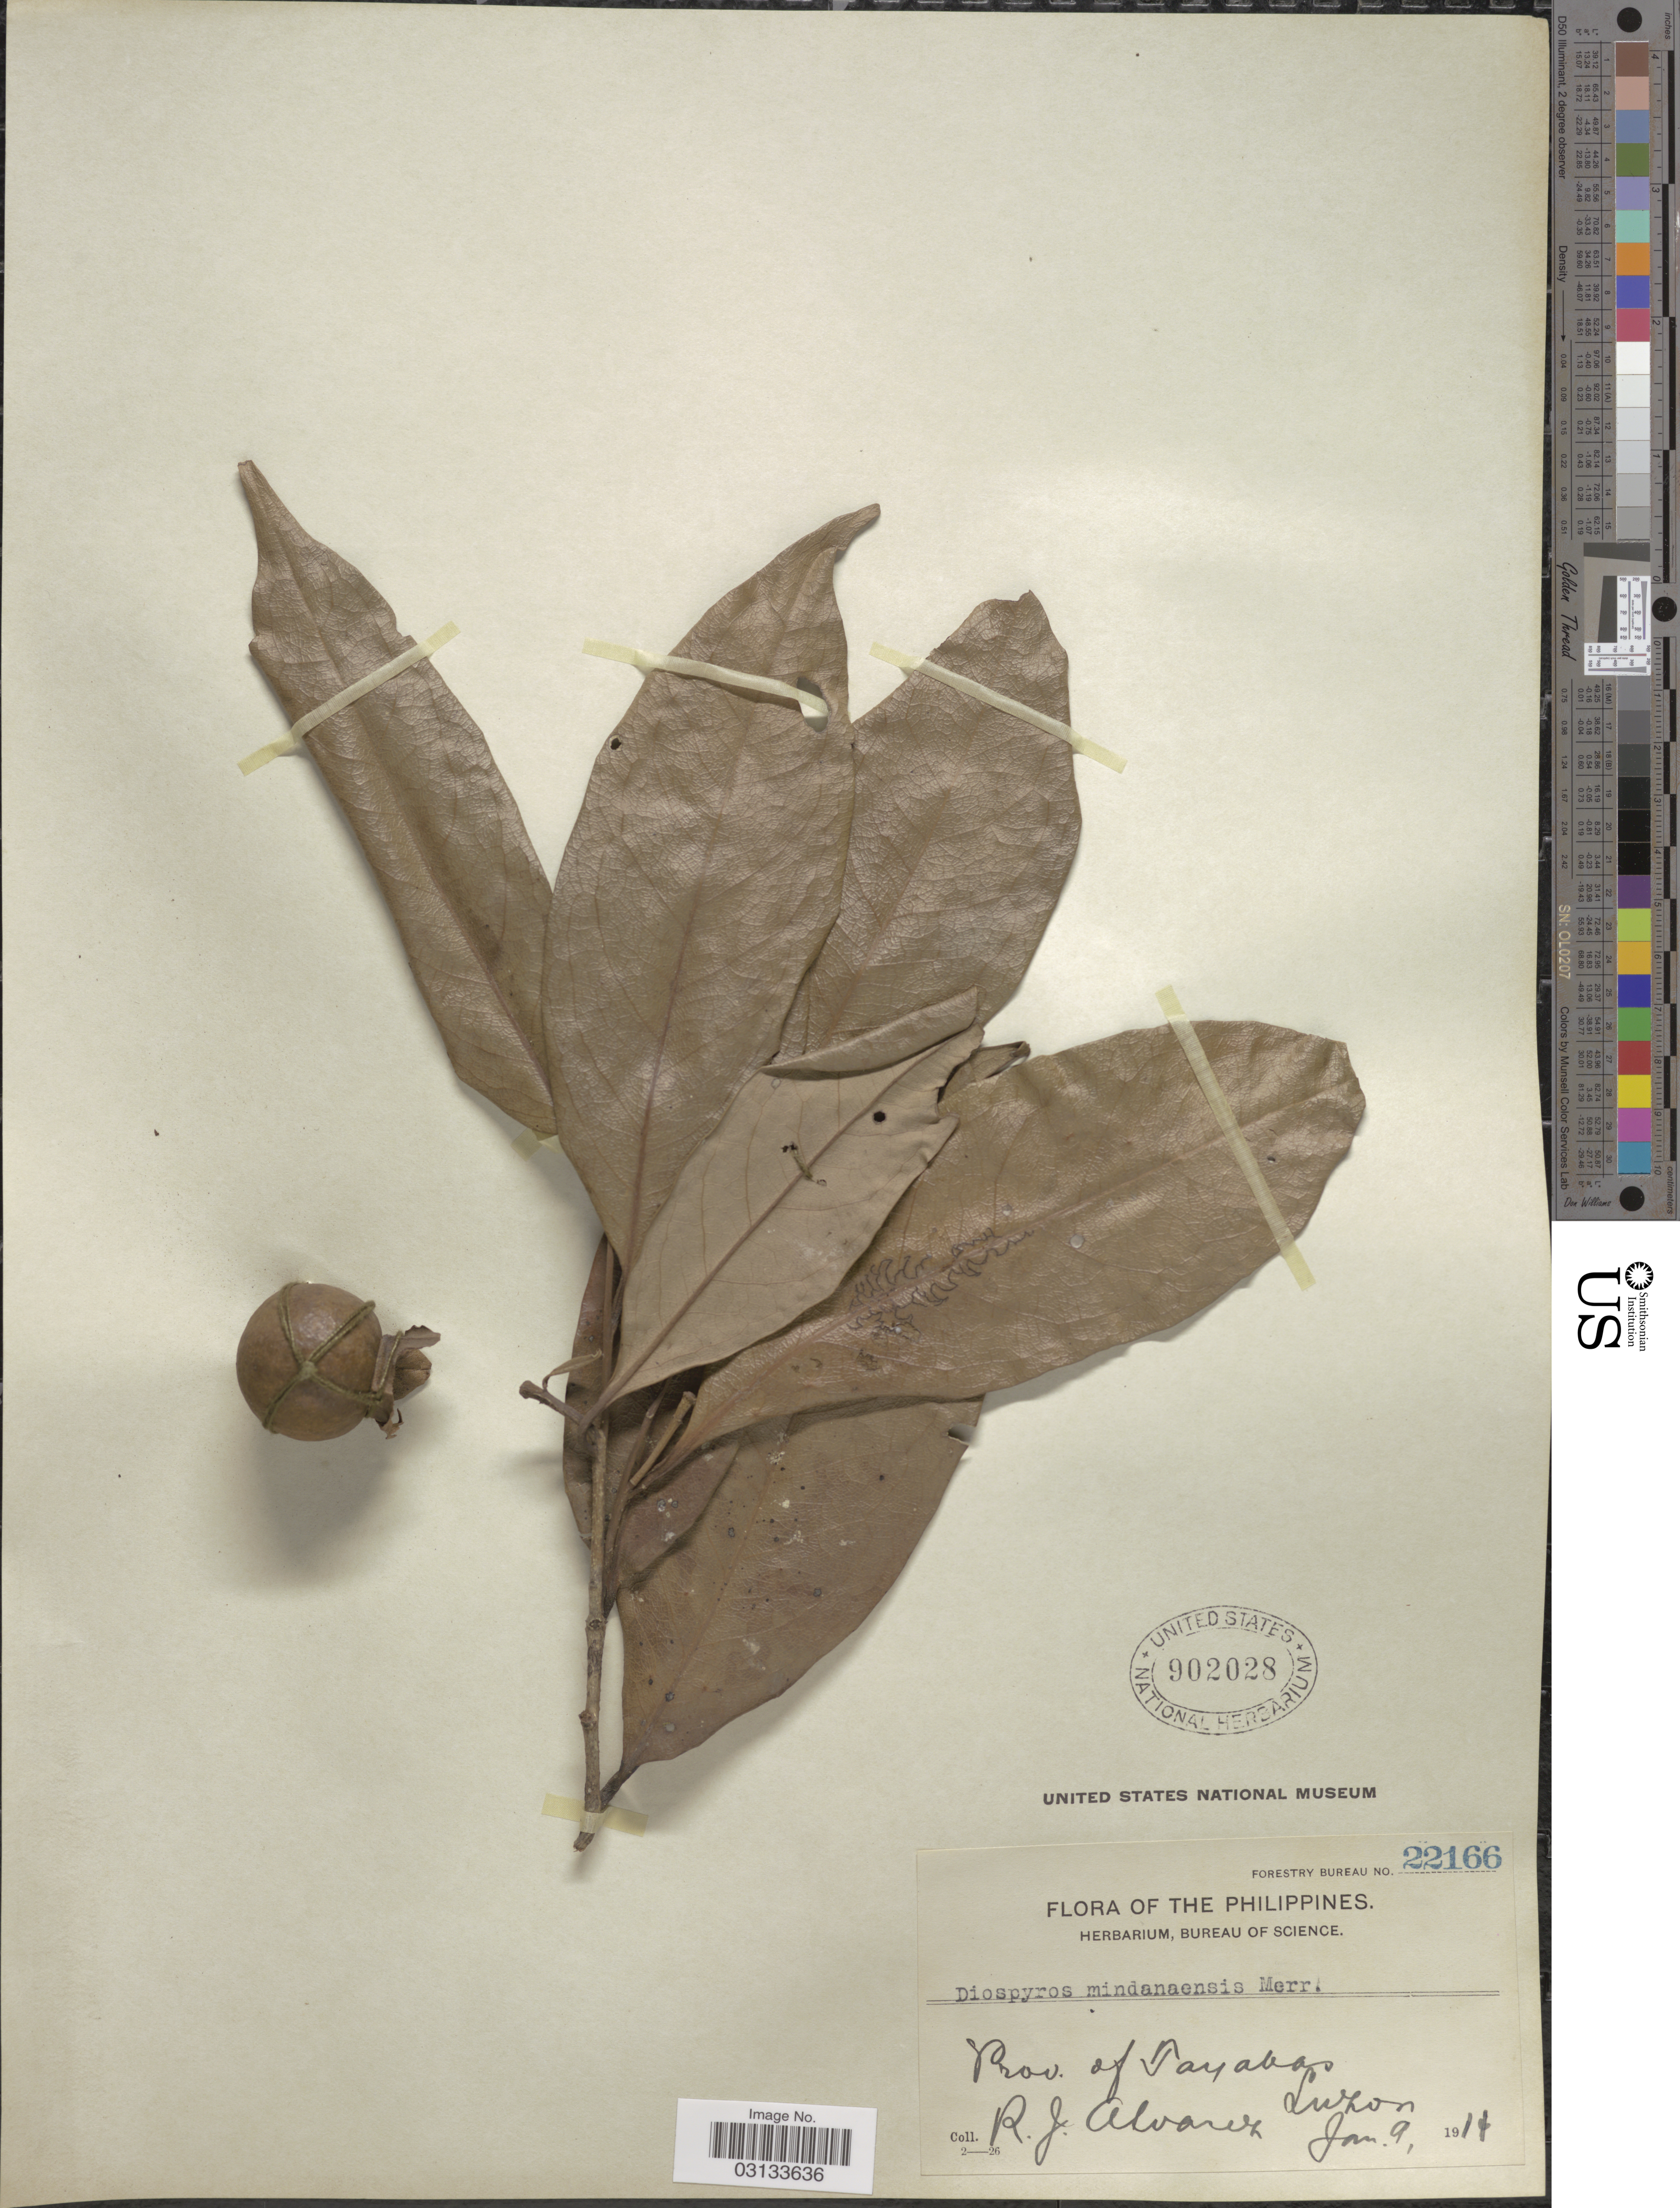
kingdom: Plantae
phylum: Tracheophyta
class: Magnoliopsida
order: Ericales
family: Ebenaceae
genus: Diospyros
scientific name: Diospyros mindanaensis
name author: Merr.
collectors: R. Alvarez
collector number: Forestry Bureau 22166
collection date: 1911-01-09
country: Philippines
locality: Prov. of Tayabas, Luzon.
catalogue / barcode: US 902028